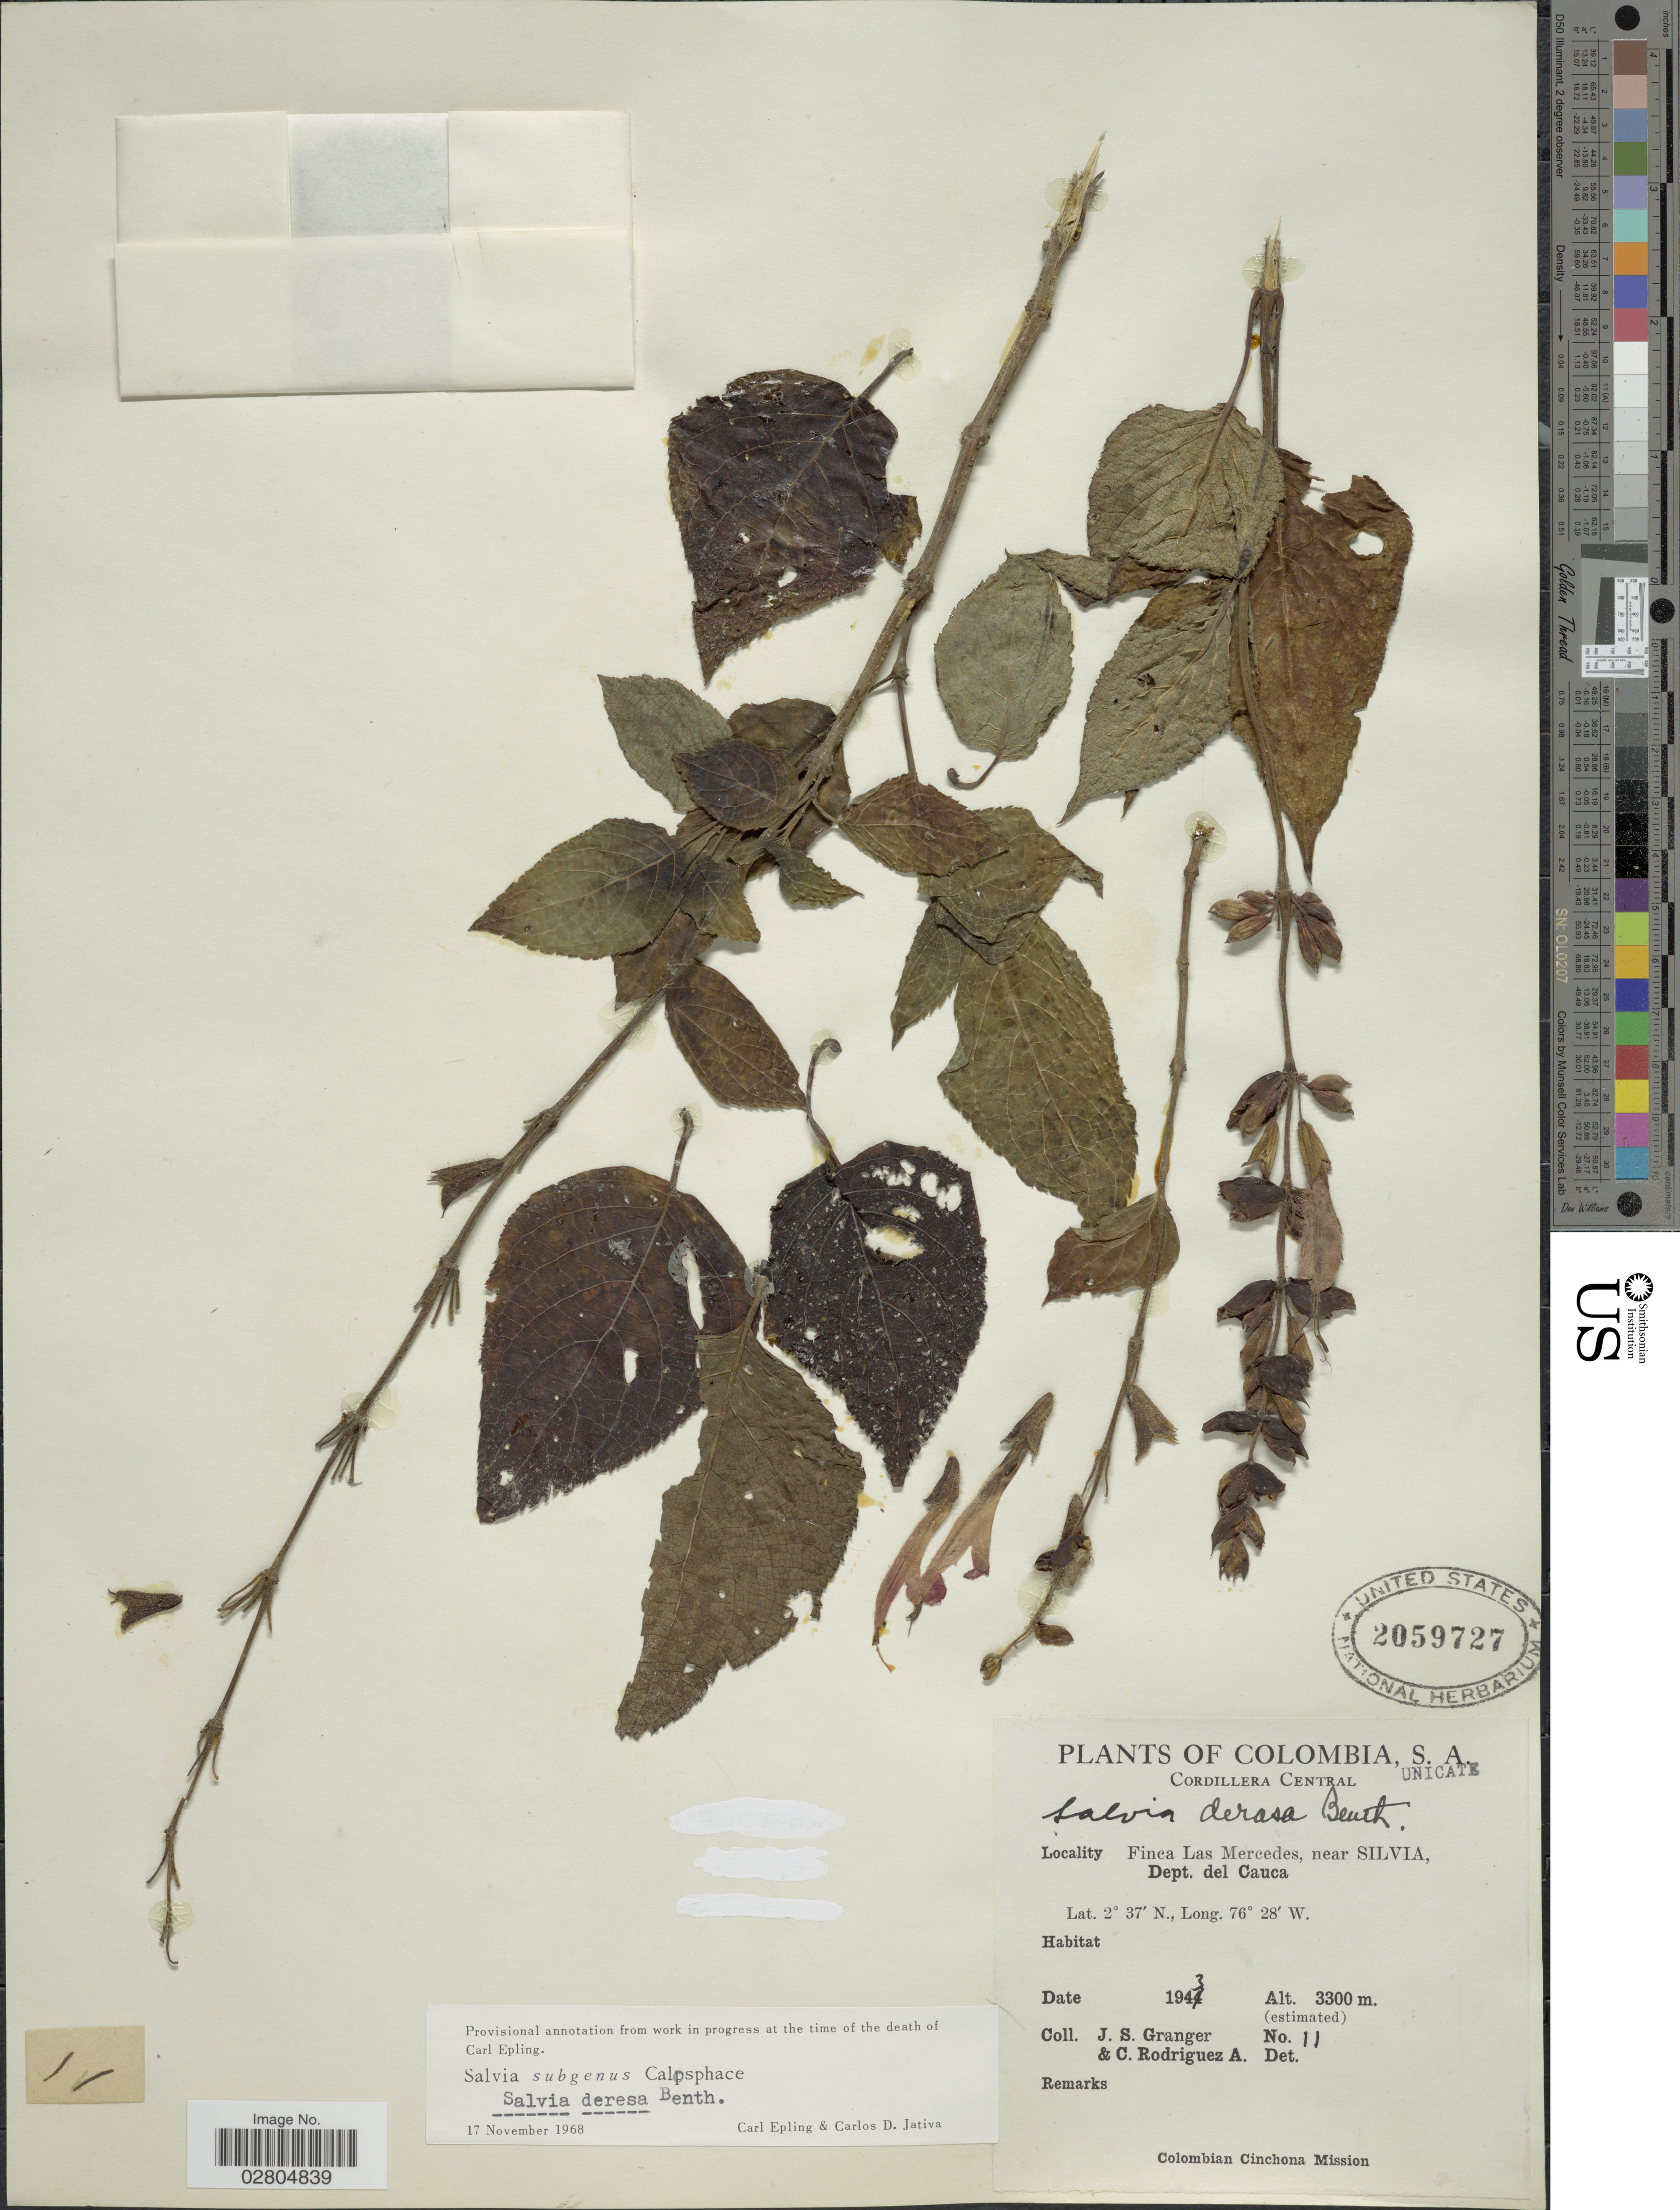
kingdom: Plantae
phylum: Tracheophyta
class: Magnoliopsida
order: Lamiales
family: Lamiaceae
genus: Salvia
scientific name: Salvia pauciserrata subsp. derasa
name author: (Benth.) J.R.I. Wood & Harley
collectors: J. Granger & C. Rodriguez-A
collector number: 11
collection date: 1943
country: Colombia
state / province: Cauca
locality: Cordillera Central. Finca Las Mercedes, near Silvia, Dept. del Cauca.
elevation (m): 3300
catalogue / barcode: US 2059727